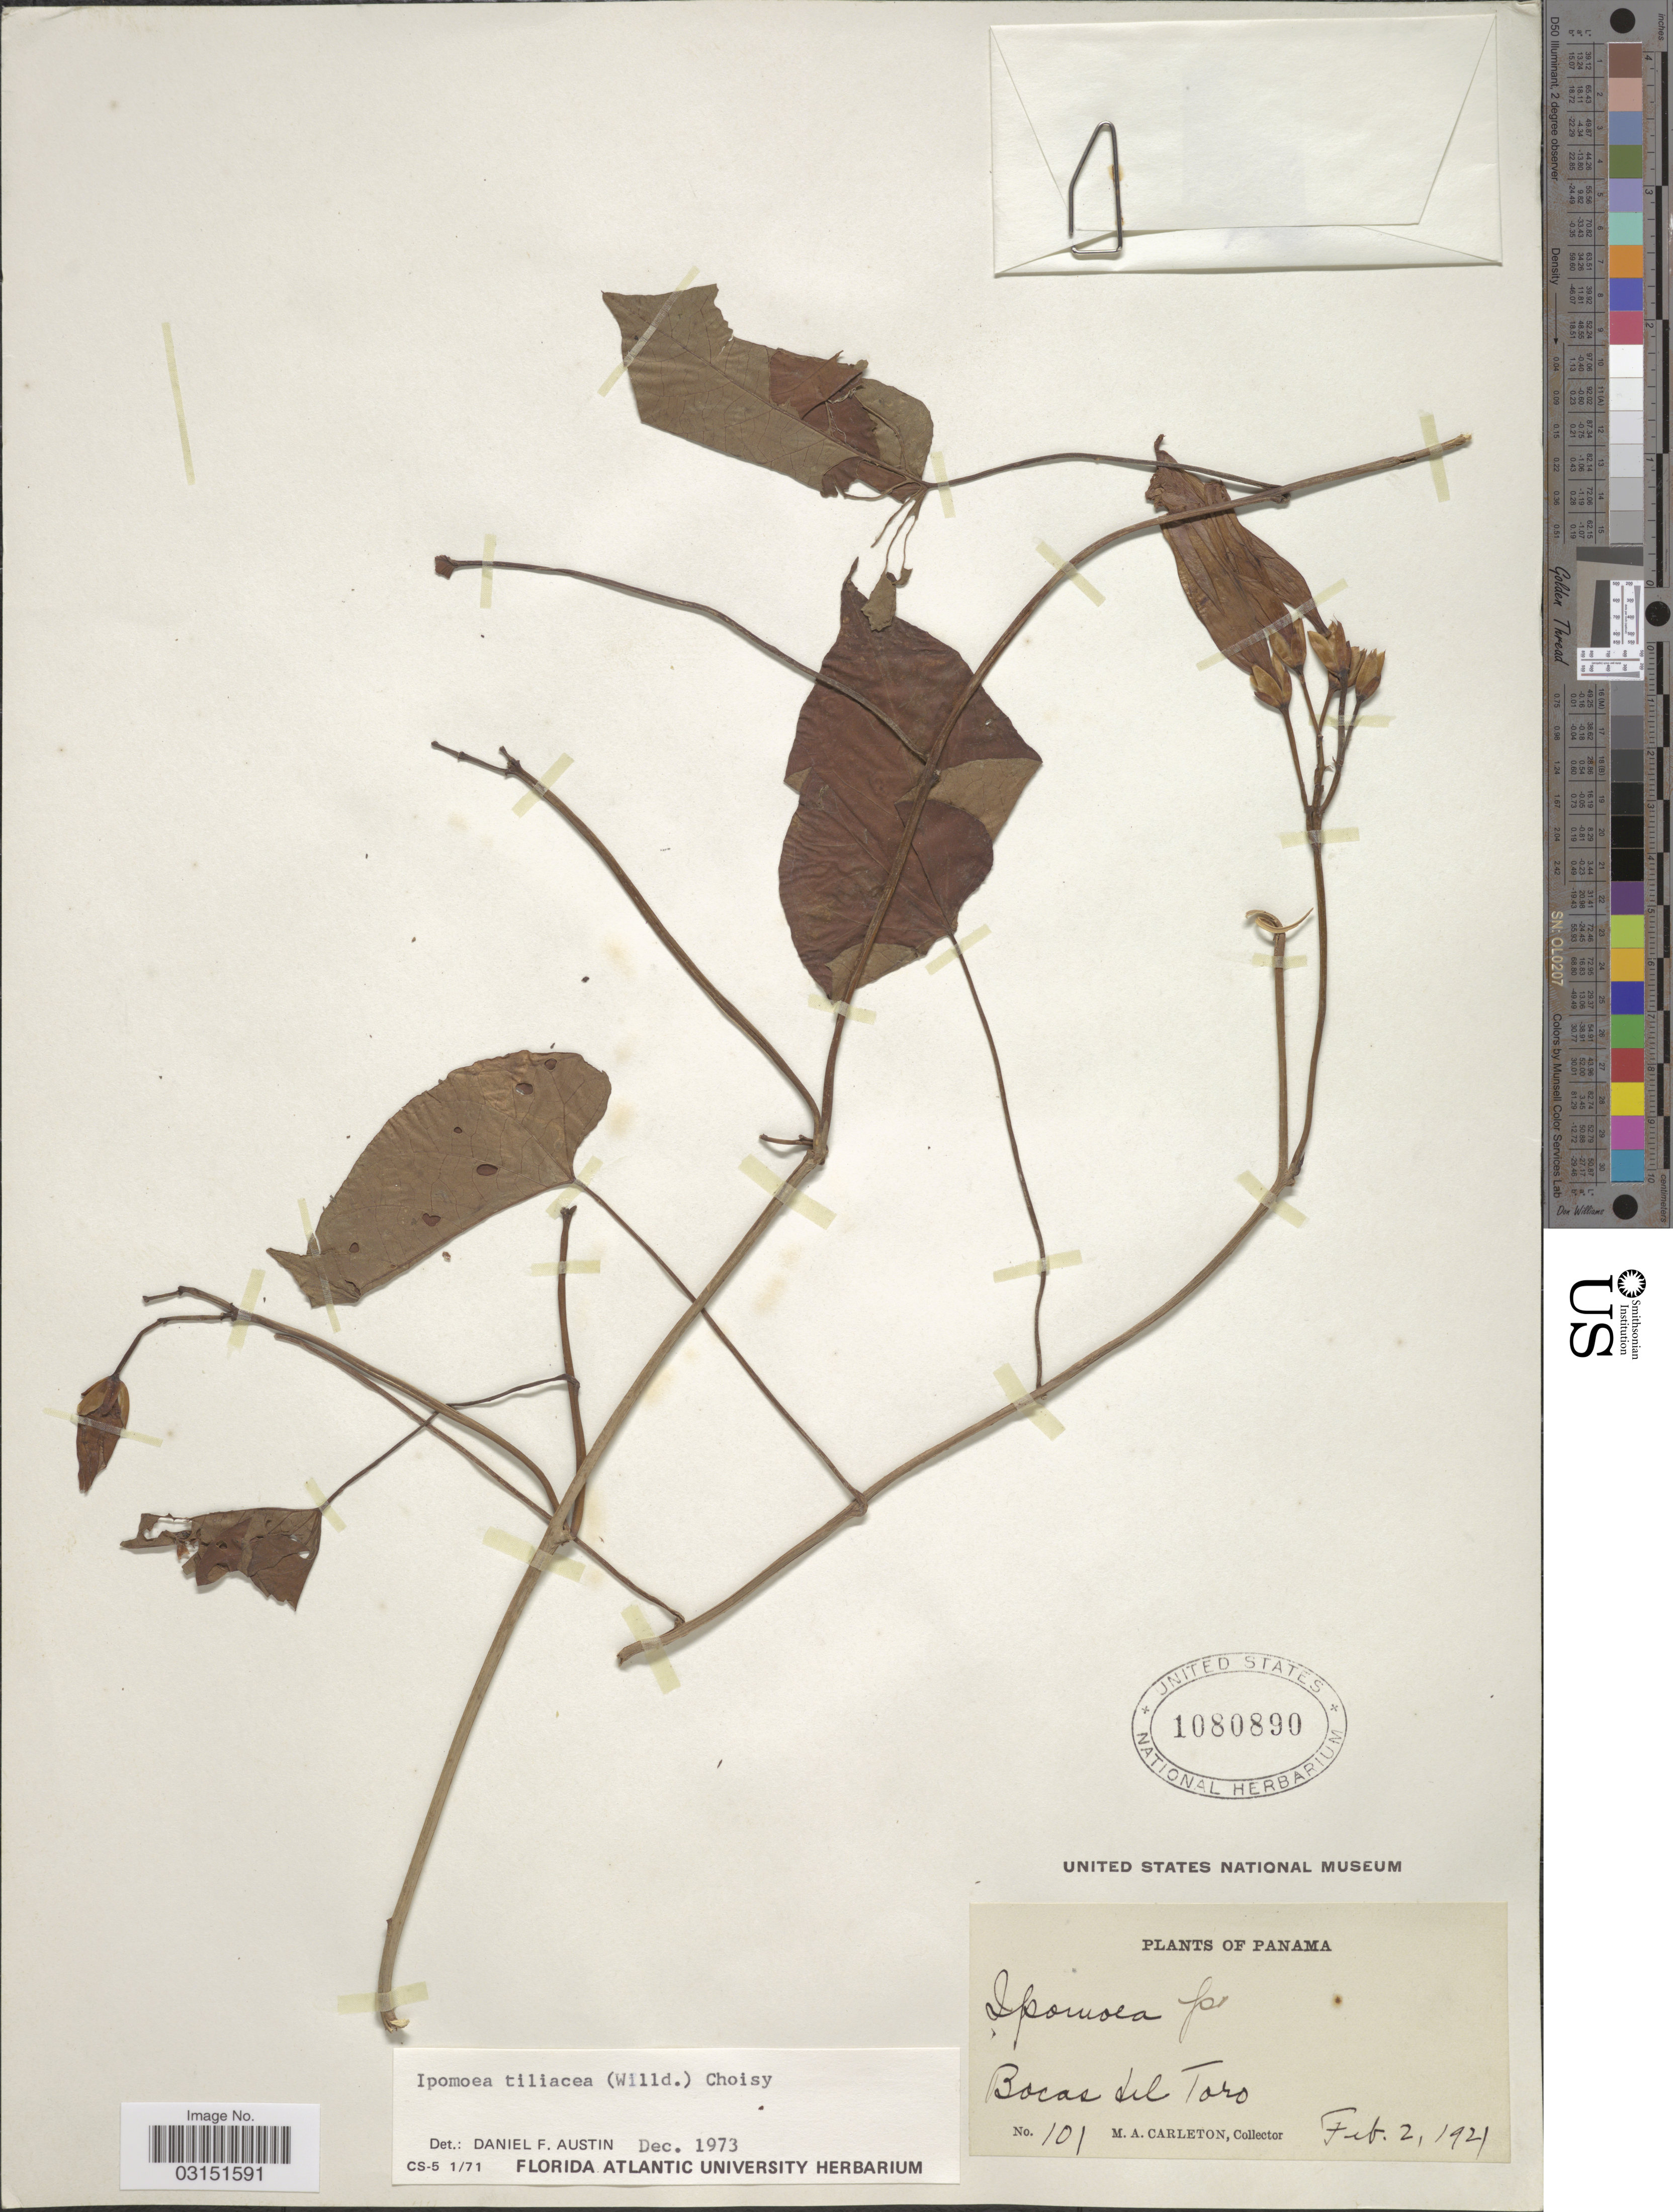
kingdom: Plantae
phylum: Tracheophyta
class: Magnoliopsida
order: Solanales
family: Convolvulaceae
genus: Ipomoea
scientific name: Ipomoea tiliacea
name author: (Willd.) Choisy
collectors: M. A. Carleton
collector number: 101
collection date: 1921-02-02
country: Panama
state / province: Bocas del Toro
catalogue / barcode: US 1080890